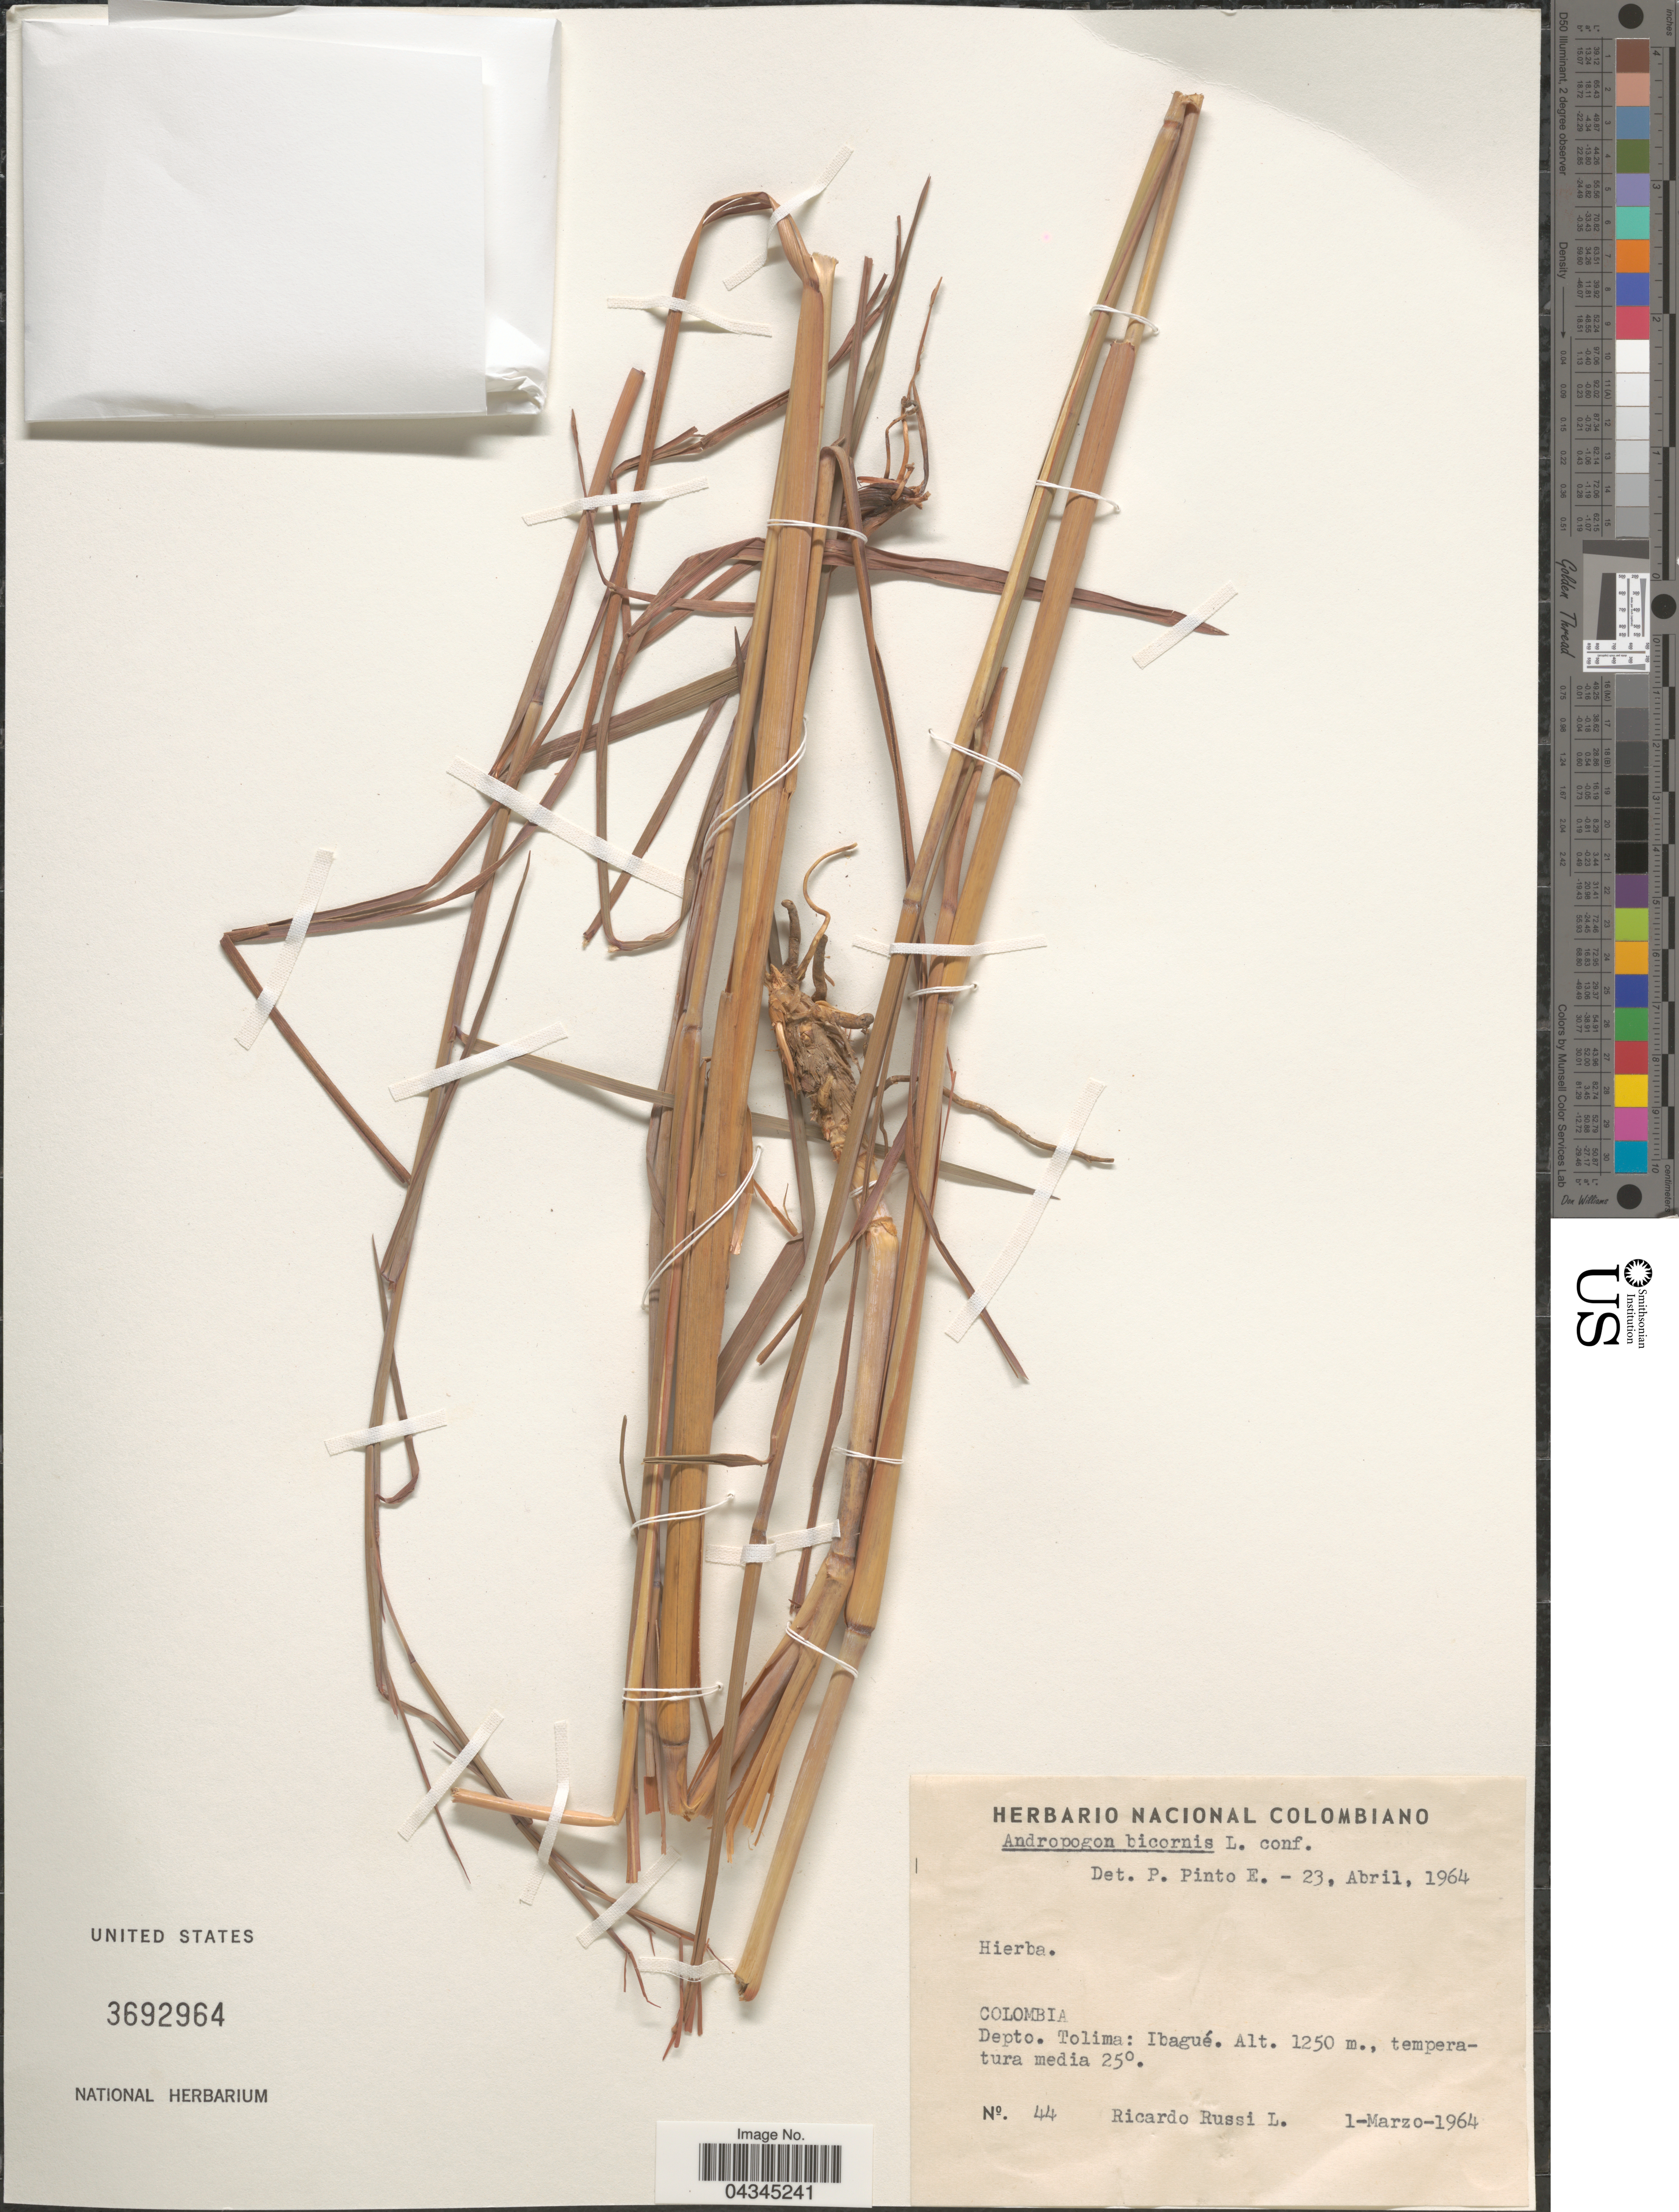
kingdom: Plantae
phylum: Tracheophyta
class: Liliopsida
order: Poales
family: Poaceae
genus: Andropogon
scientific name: Andropogon bicornis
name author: L.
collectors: R. Russi L.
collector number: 44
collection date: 1964-03-01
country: Colombia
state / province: Tolima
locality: Depto. Tolima: Ibagué.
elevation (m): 1250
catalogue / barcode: US 3692964